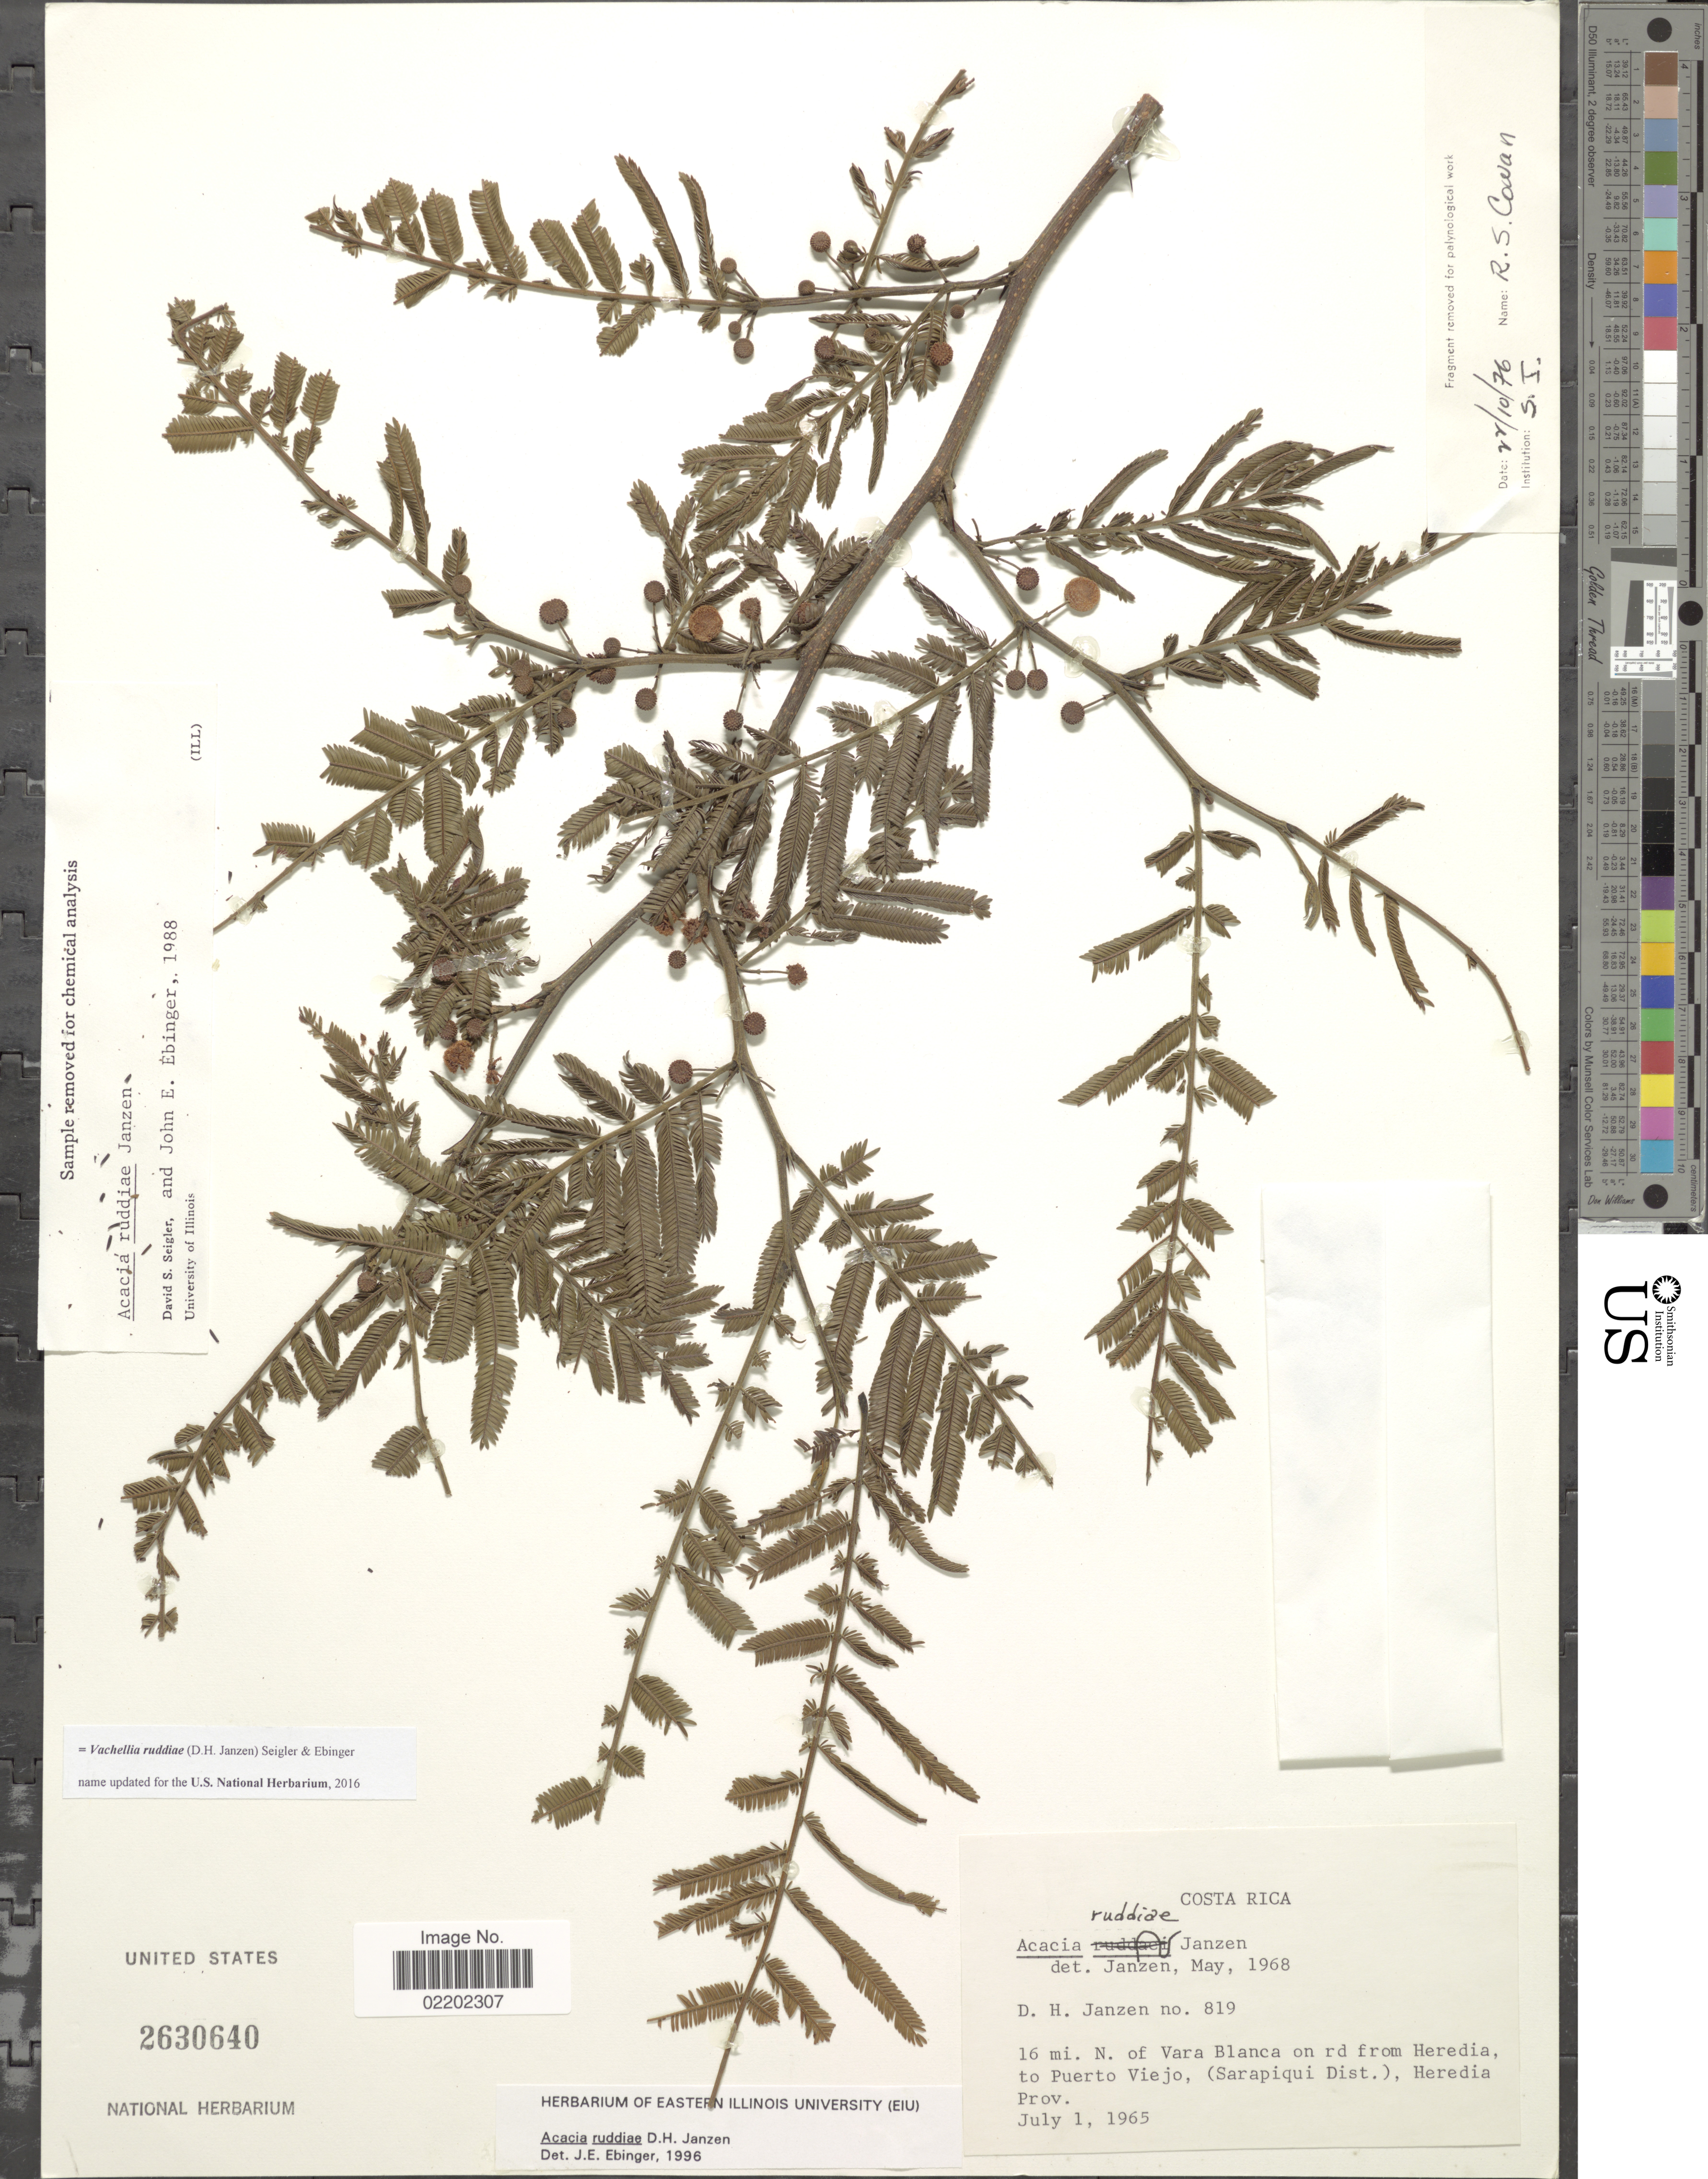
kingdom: Plantae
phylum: Tracheophyta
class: Magnoliopsida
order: Fabales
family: Fabaceae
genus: Vachellia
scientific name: Vachellia ruddiae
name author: (D.H. Janzen) Seigler & Ebinger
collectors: D. Janzen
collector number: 819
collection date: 1965-07-01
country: Costa Rica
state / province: Heredia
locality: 16 mi N of Vara Blanca on rd from Heredia, to Puerto Viejo, (Sarapiqui Dist)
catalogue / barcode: US 2630640